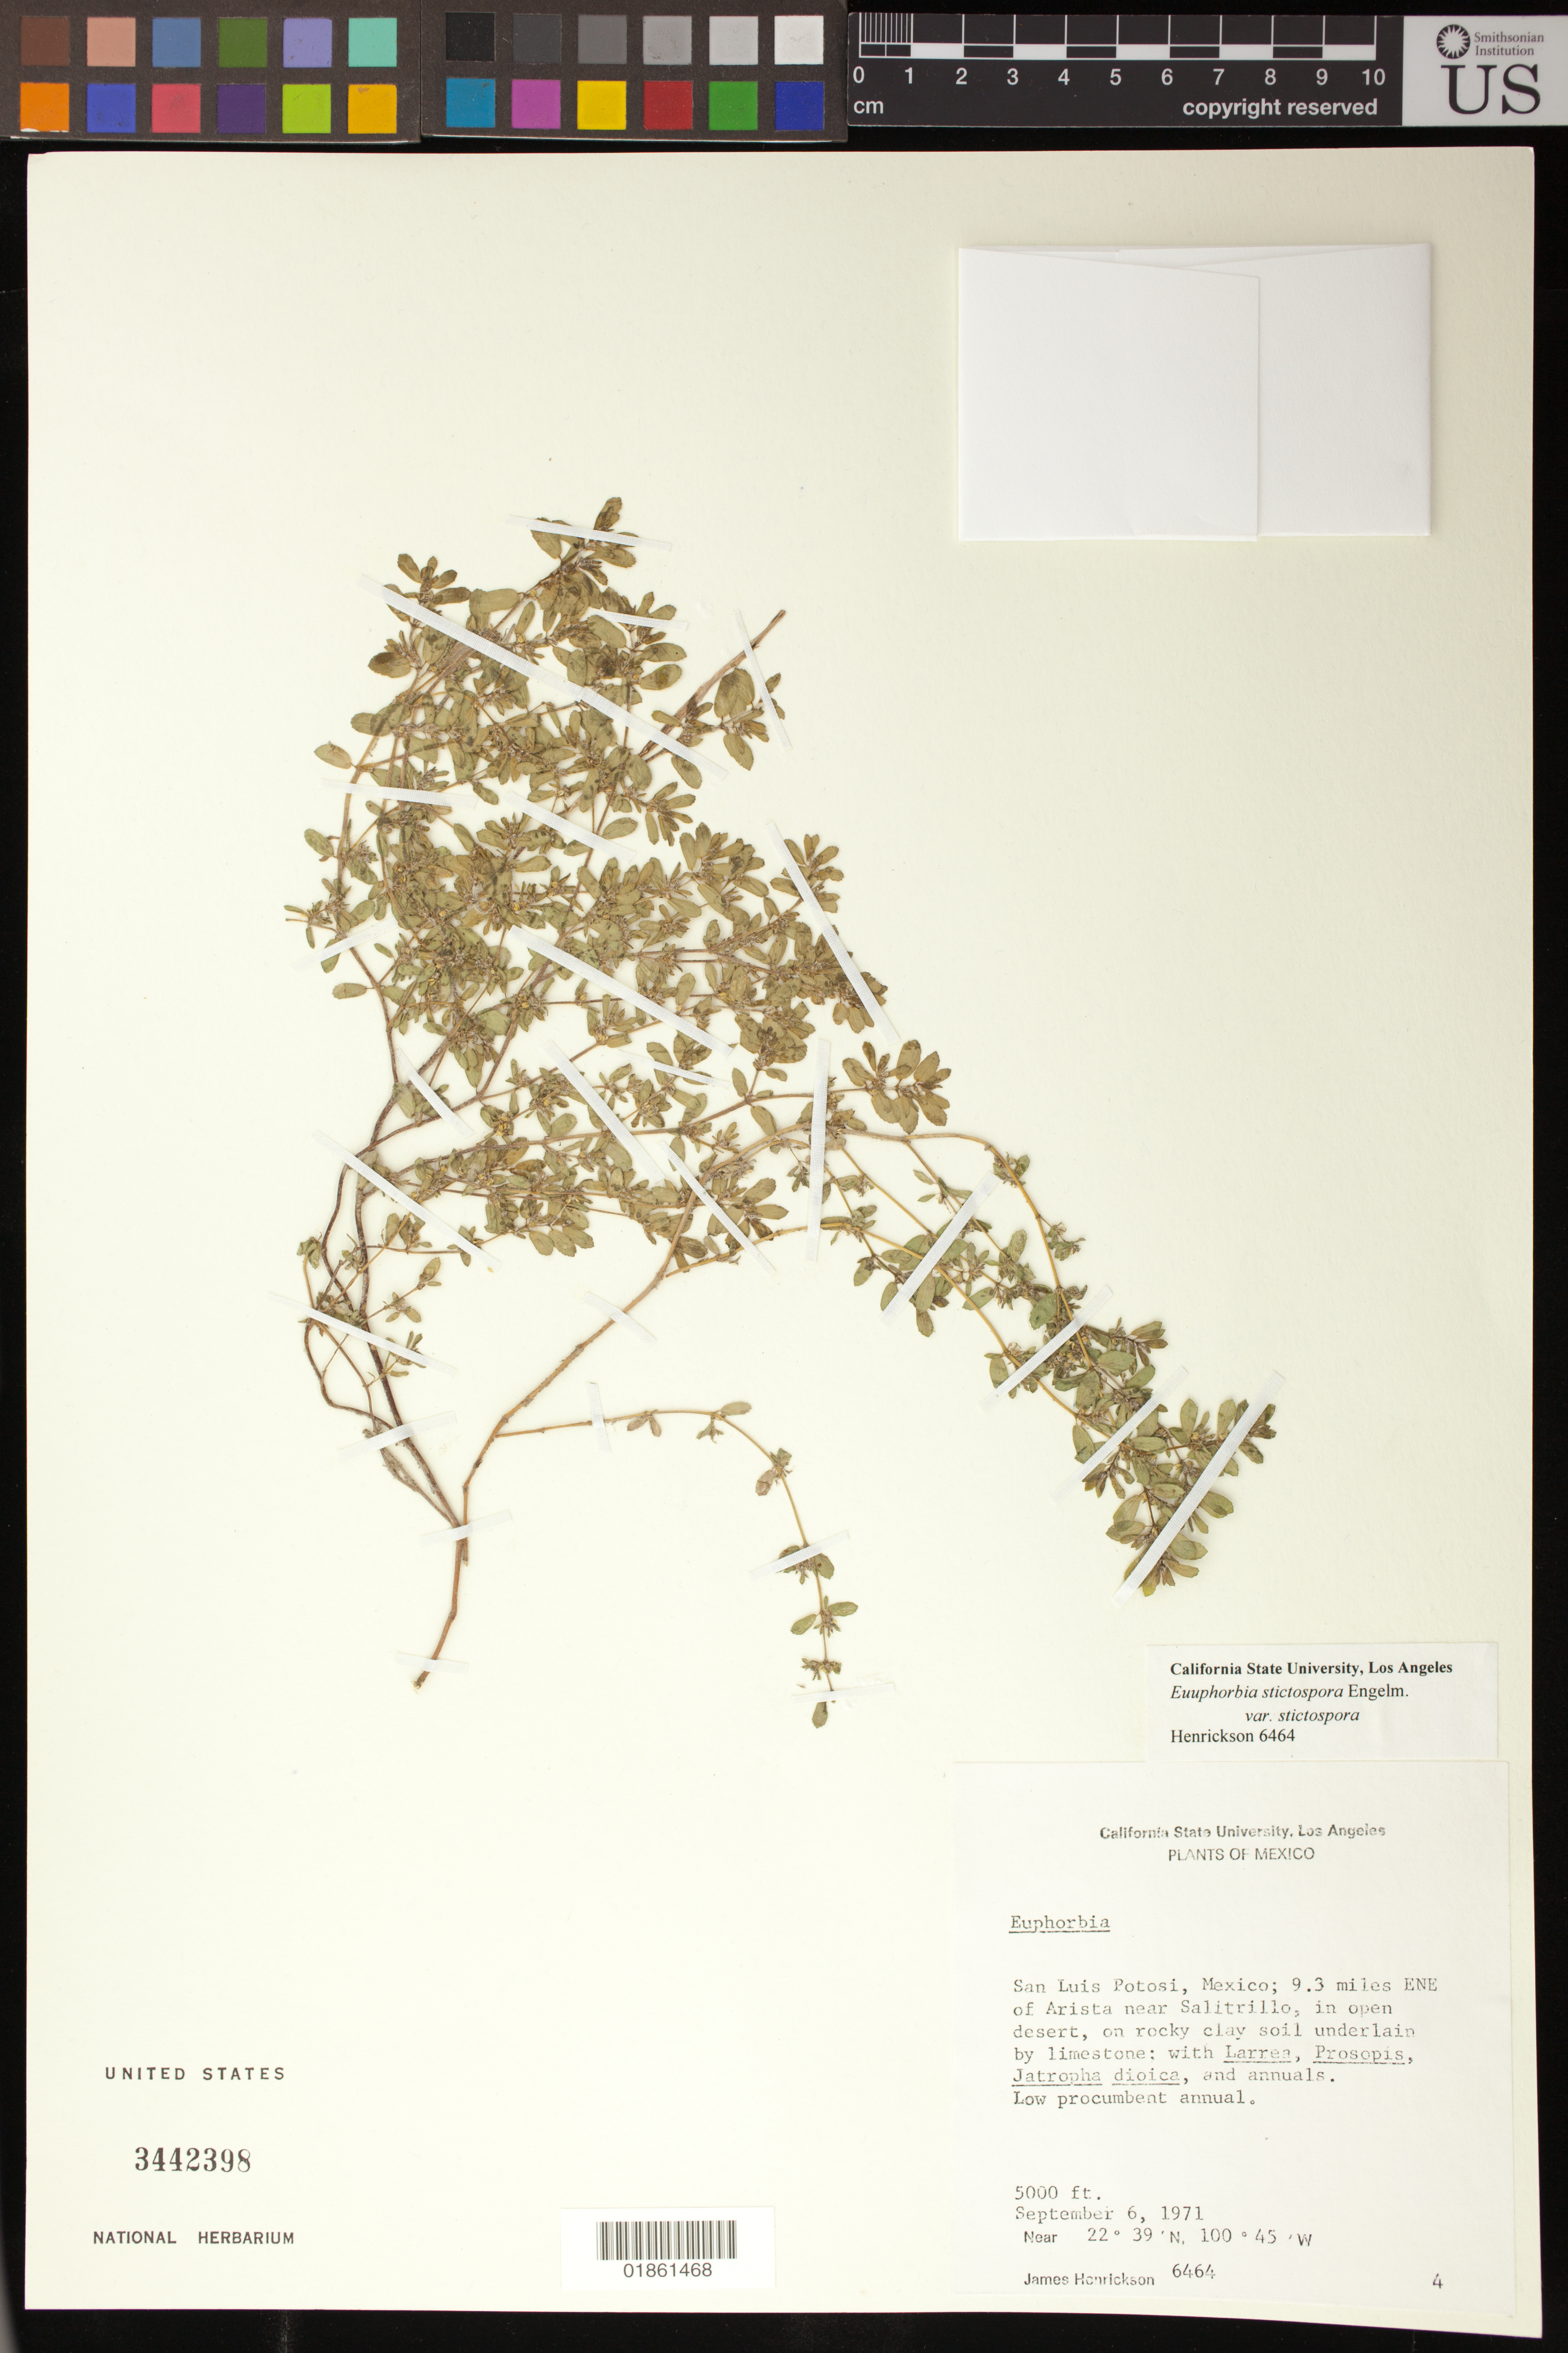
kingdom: Plantae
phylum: Tracheophyta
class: Magnoliopsida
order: Malpighiales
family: Euphorbiaceae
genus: Euphorbia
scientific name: Euphorbia stictospora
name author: Engelm.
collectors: J. Henrickson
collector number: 6464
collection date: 1971-09-06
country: Mexico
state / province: San Luis Potosí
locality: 9.3 miles ENE of Arista near Salitrillo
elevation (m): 1524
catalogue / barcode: US 3442398